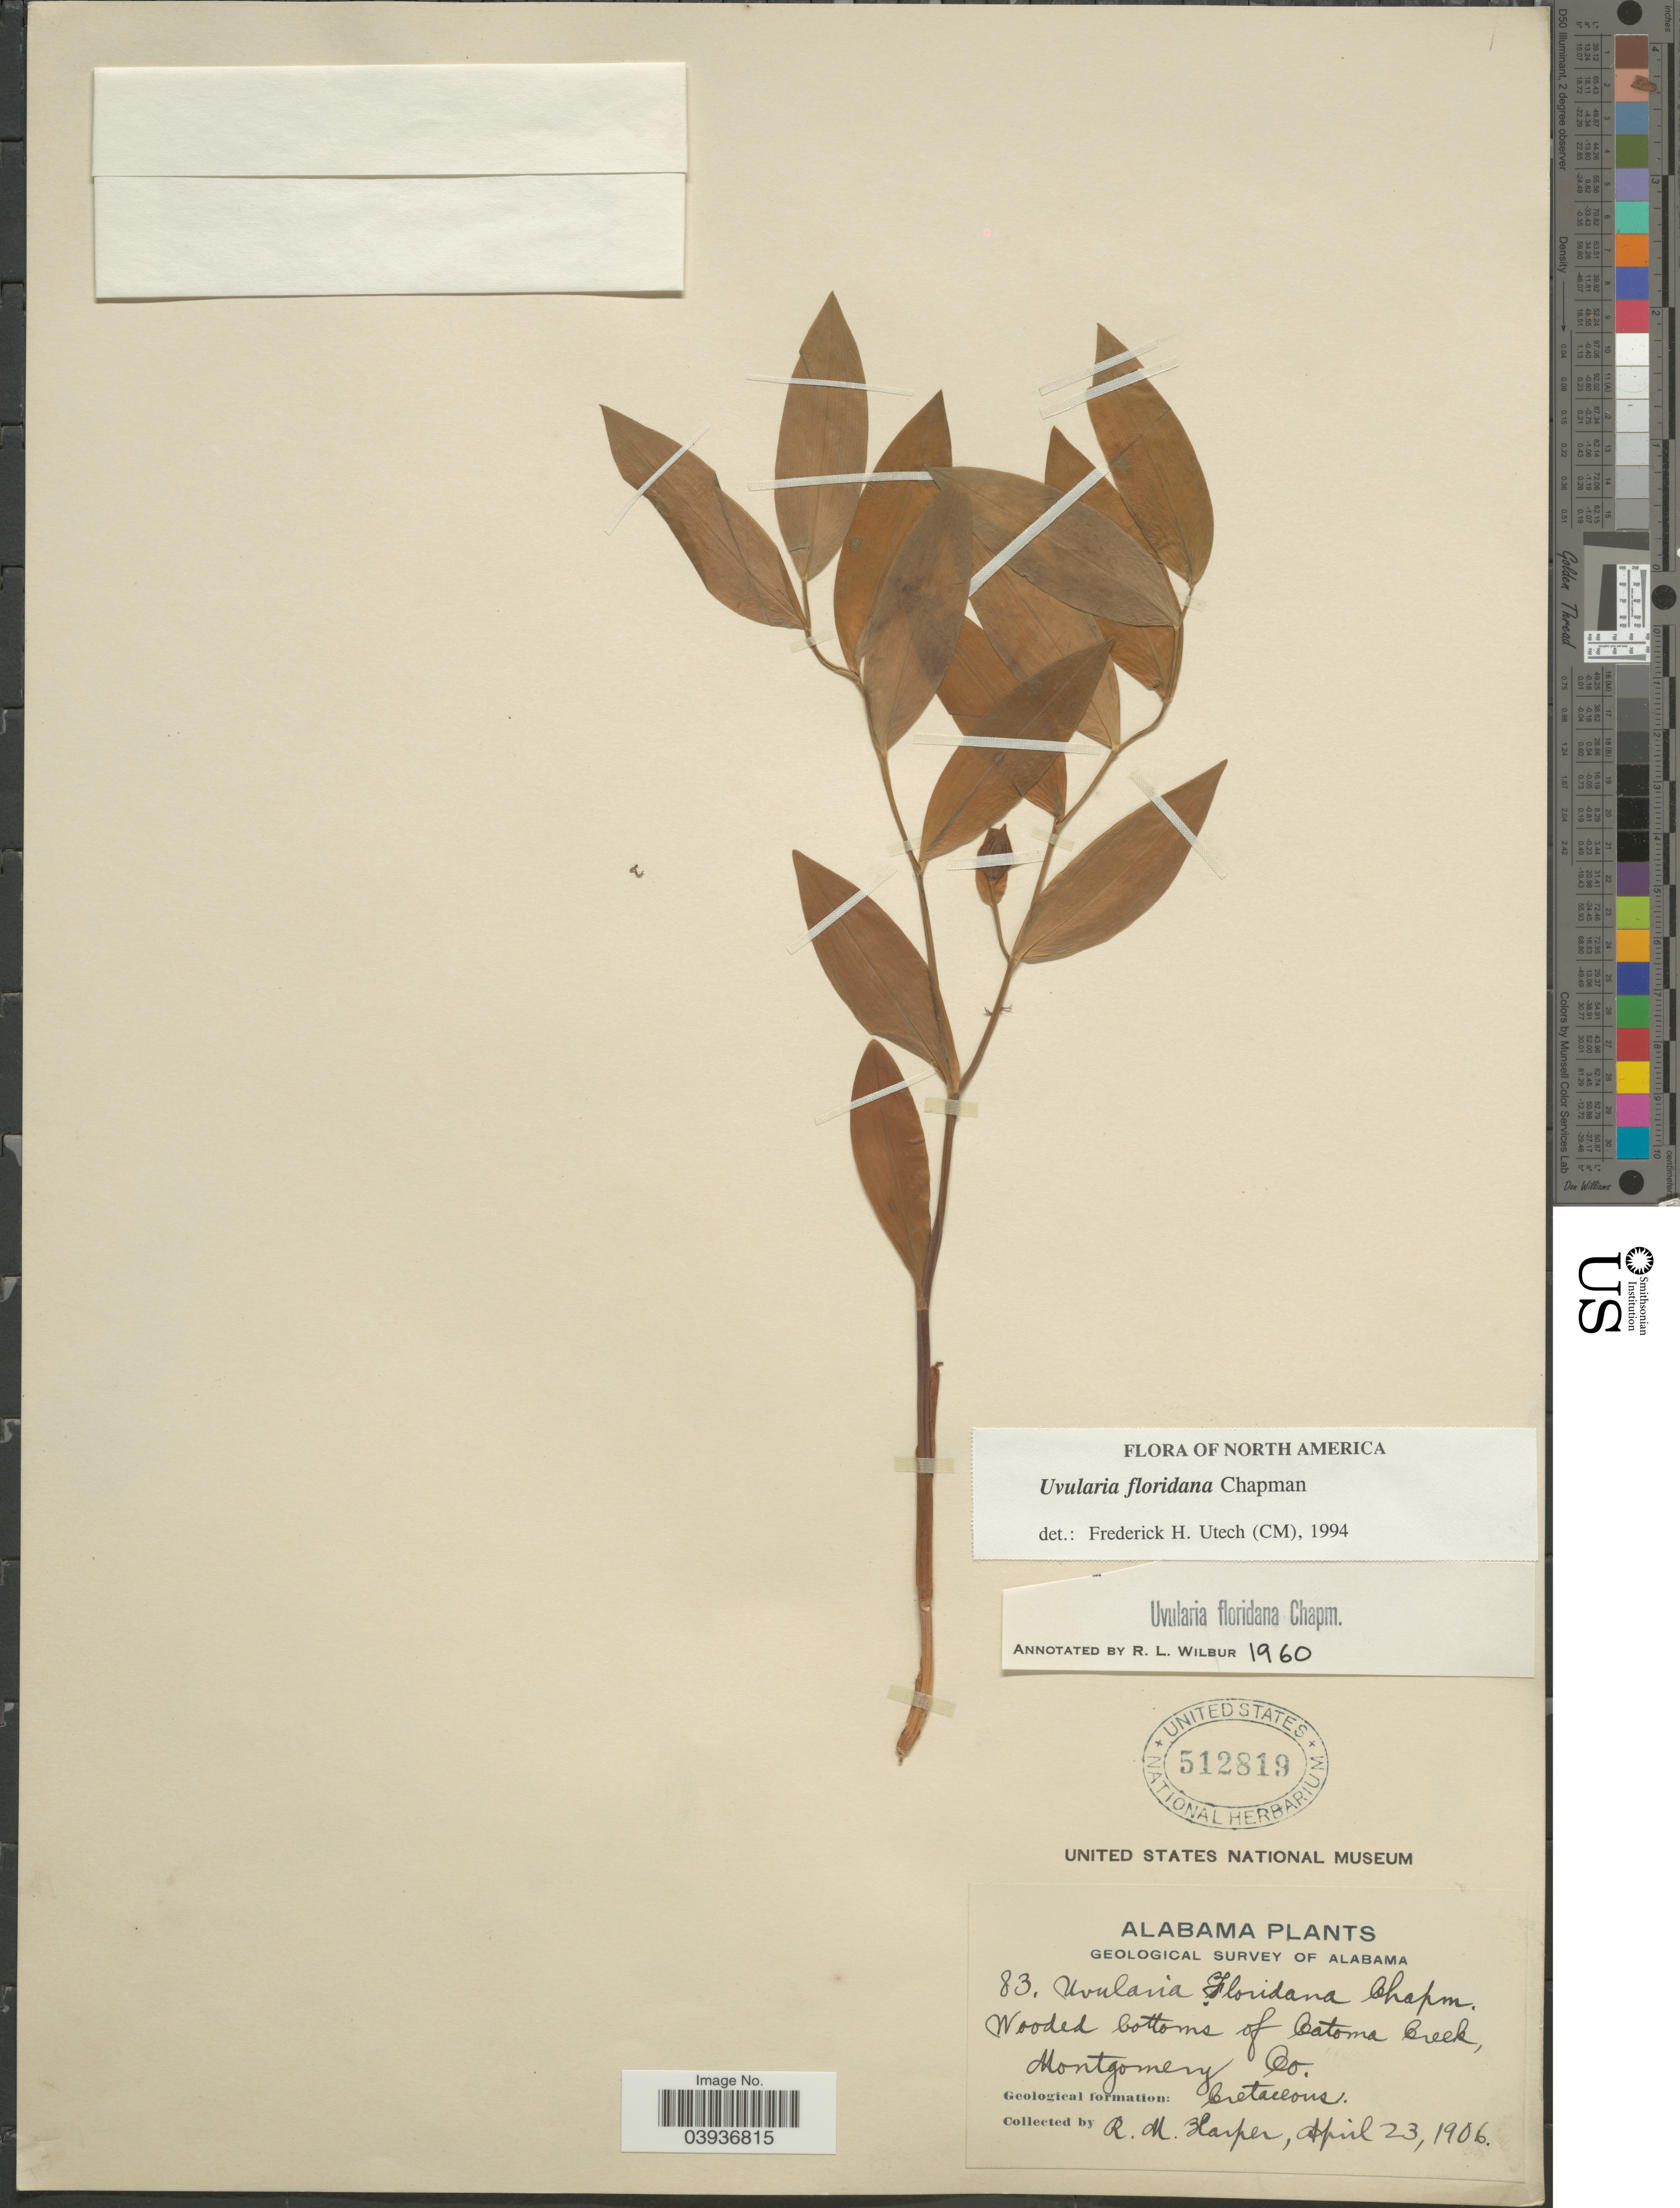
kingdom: Plantae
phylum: Tracheophyta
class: Liliopsida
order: Liliales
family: Colchicaceae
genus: Uvularia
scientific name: Uvularia floridana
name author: Chapm.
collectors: R. Harper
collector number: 83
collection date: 1906-04-23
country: United States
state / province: Alabama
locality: Wooded bottoms of Catoma Creek, Montgomery Co. Geological formation: Cretaceous.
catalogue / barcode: US 512819